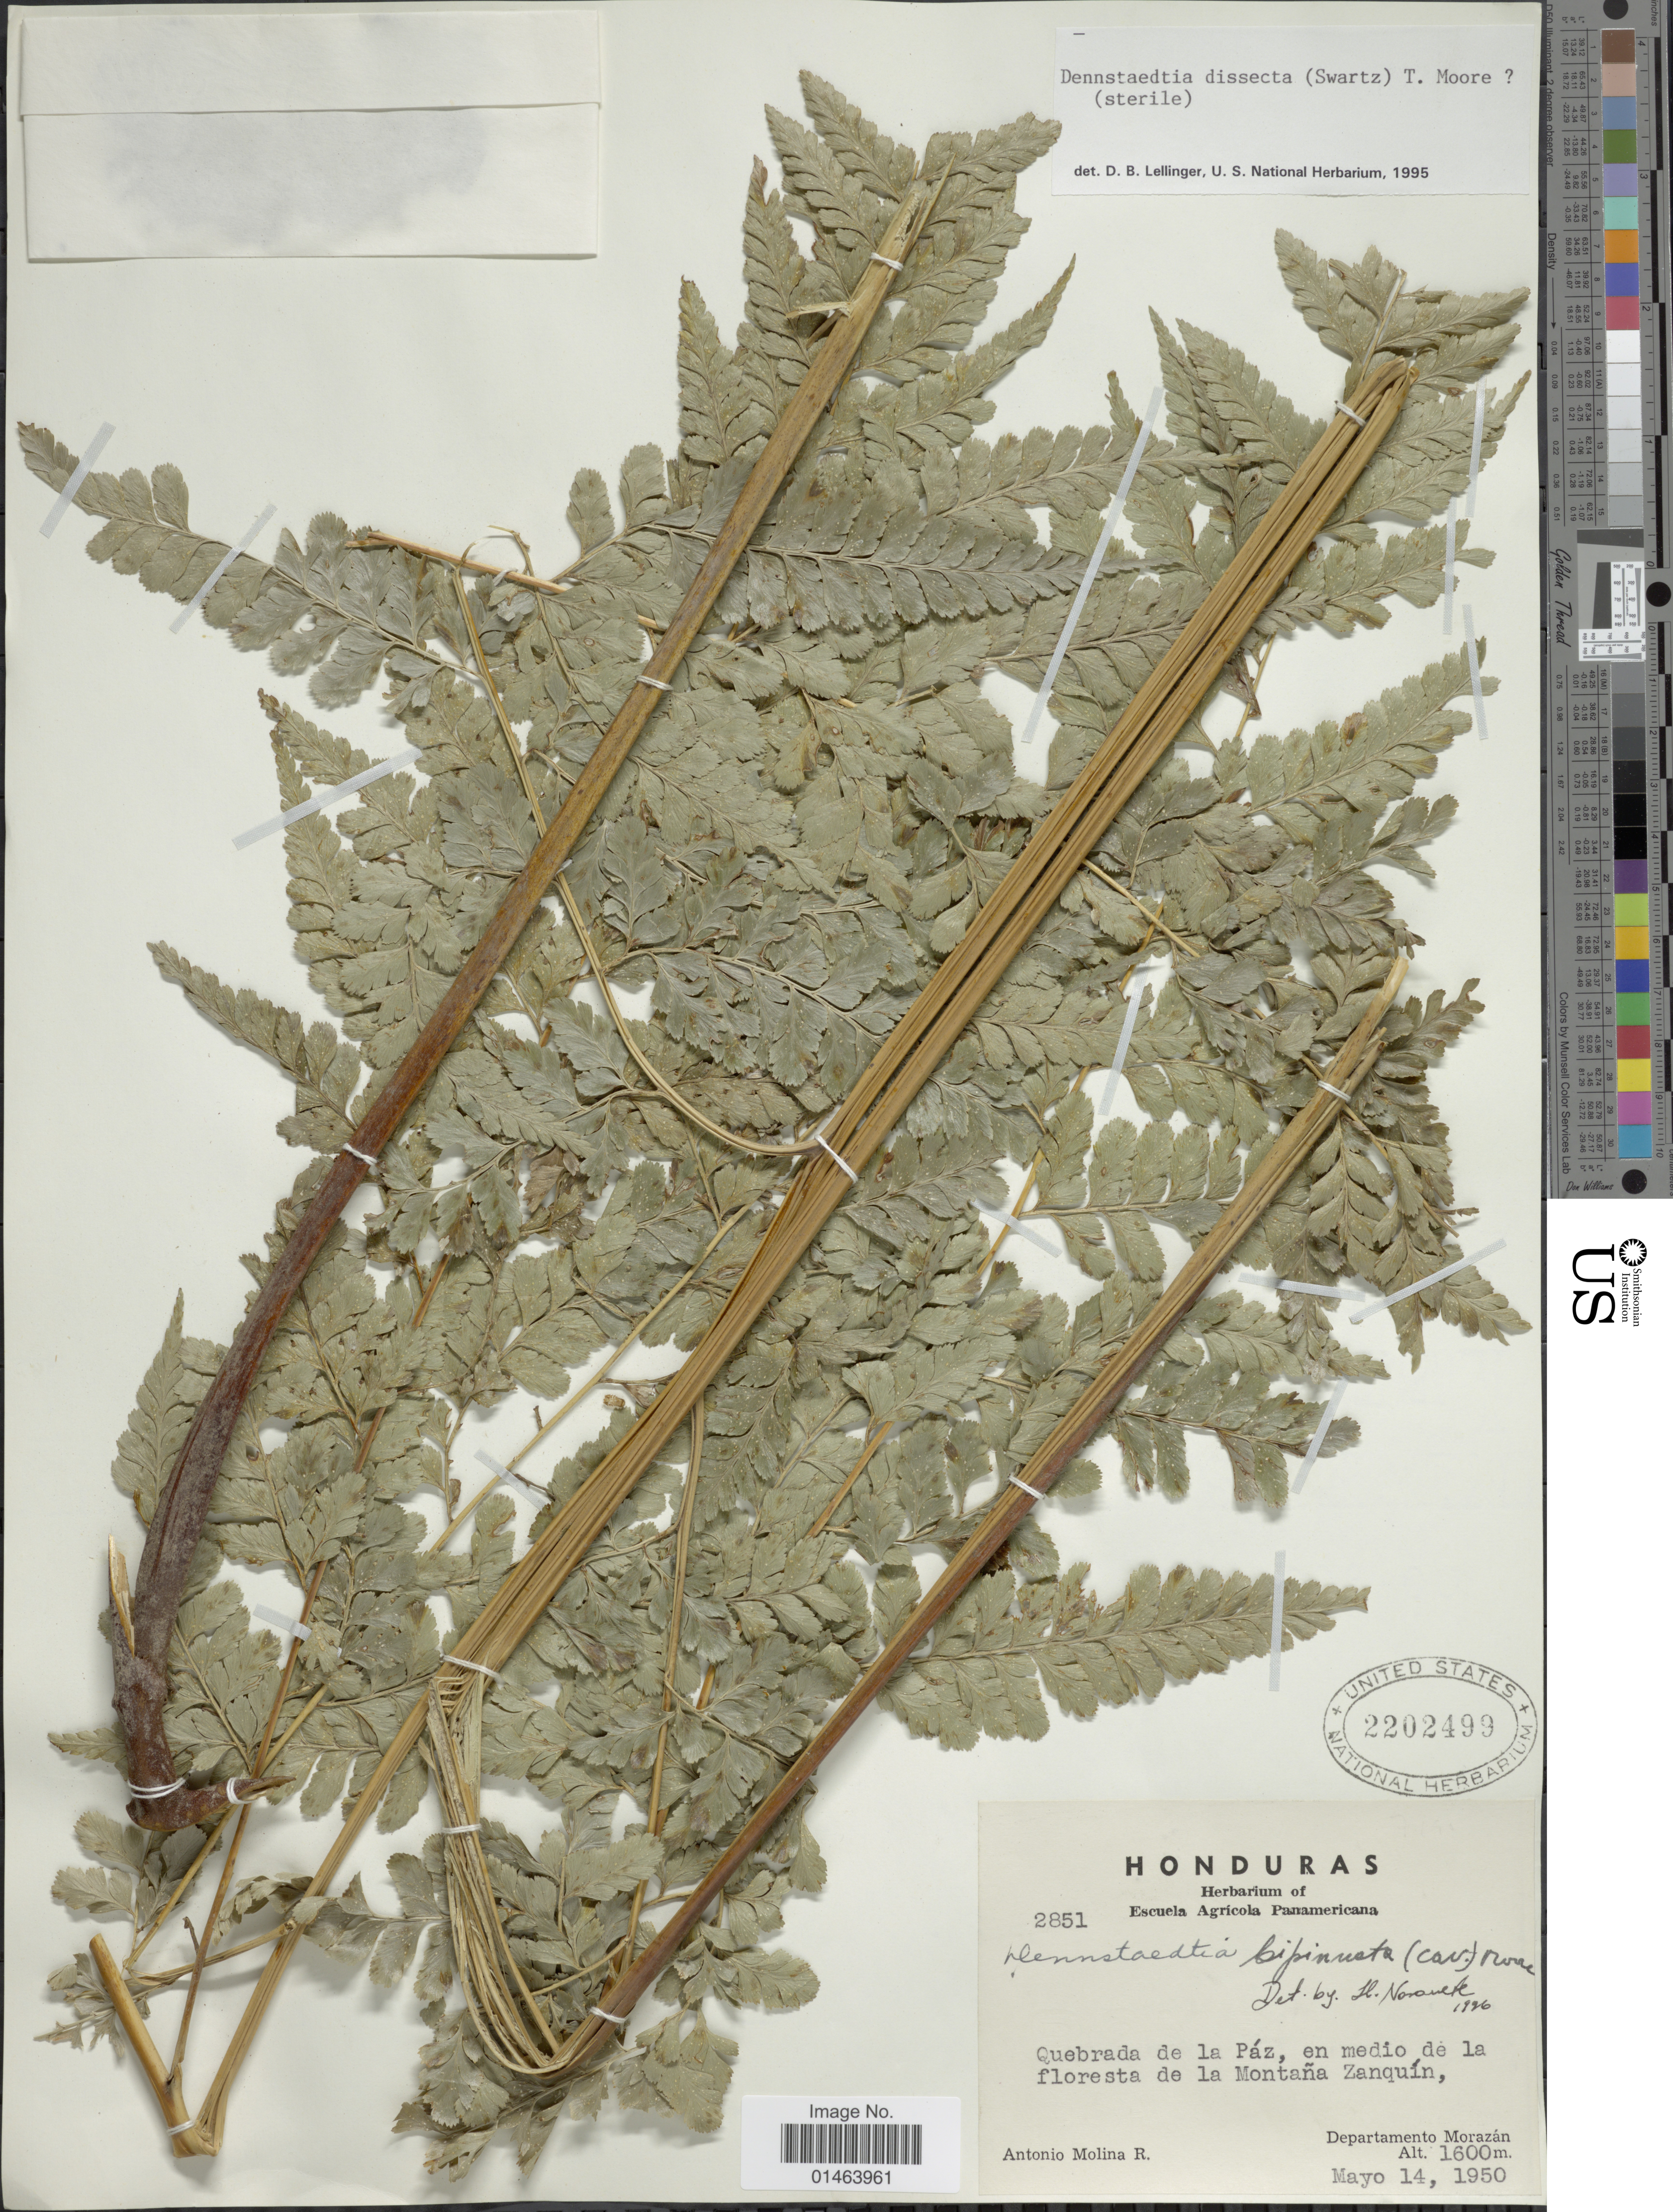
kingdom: Plantae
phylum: Tracheophyta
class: Polypodiopsida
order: Polypodiales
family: Dennstaedtiaceae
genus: Dennstaedtia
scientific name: Dennstaedtia bipinnata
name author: (Cav.) Maxon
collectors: A. Molina R.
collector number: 2851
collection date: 1950-05-14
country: Honduras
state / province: Fco. Morazán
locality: Honduras, Quebrada de la Paz, en medio de la floresta de la Montana Zanquin, Morazan.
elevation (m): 1600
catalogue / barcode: US 2202499